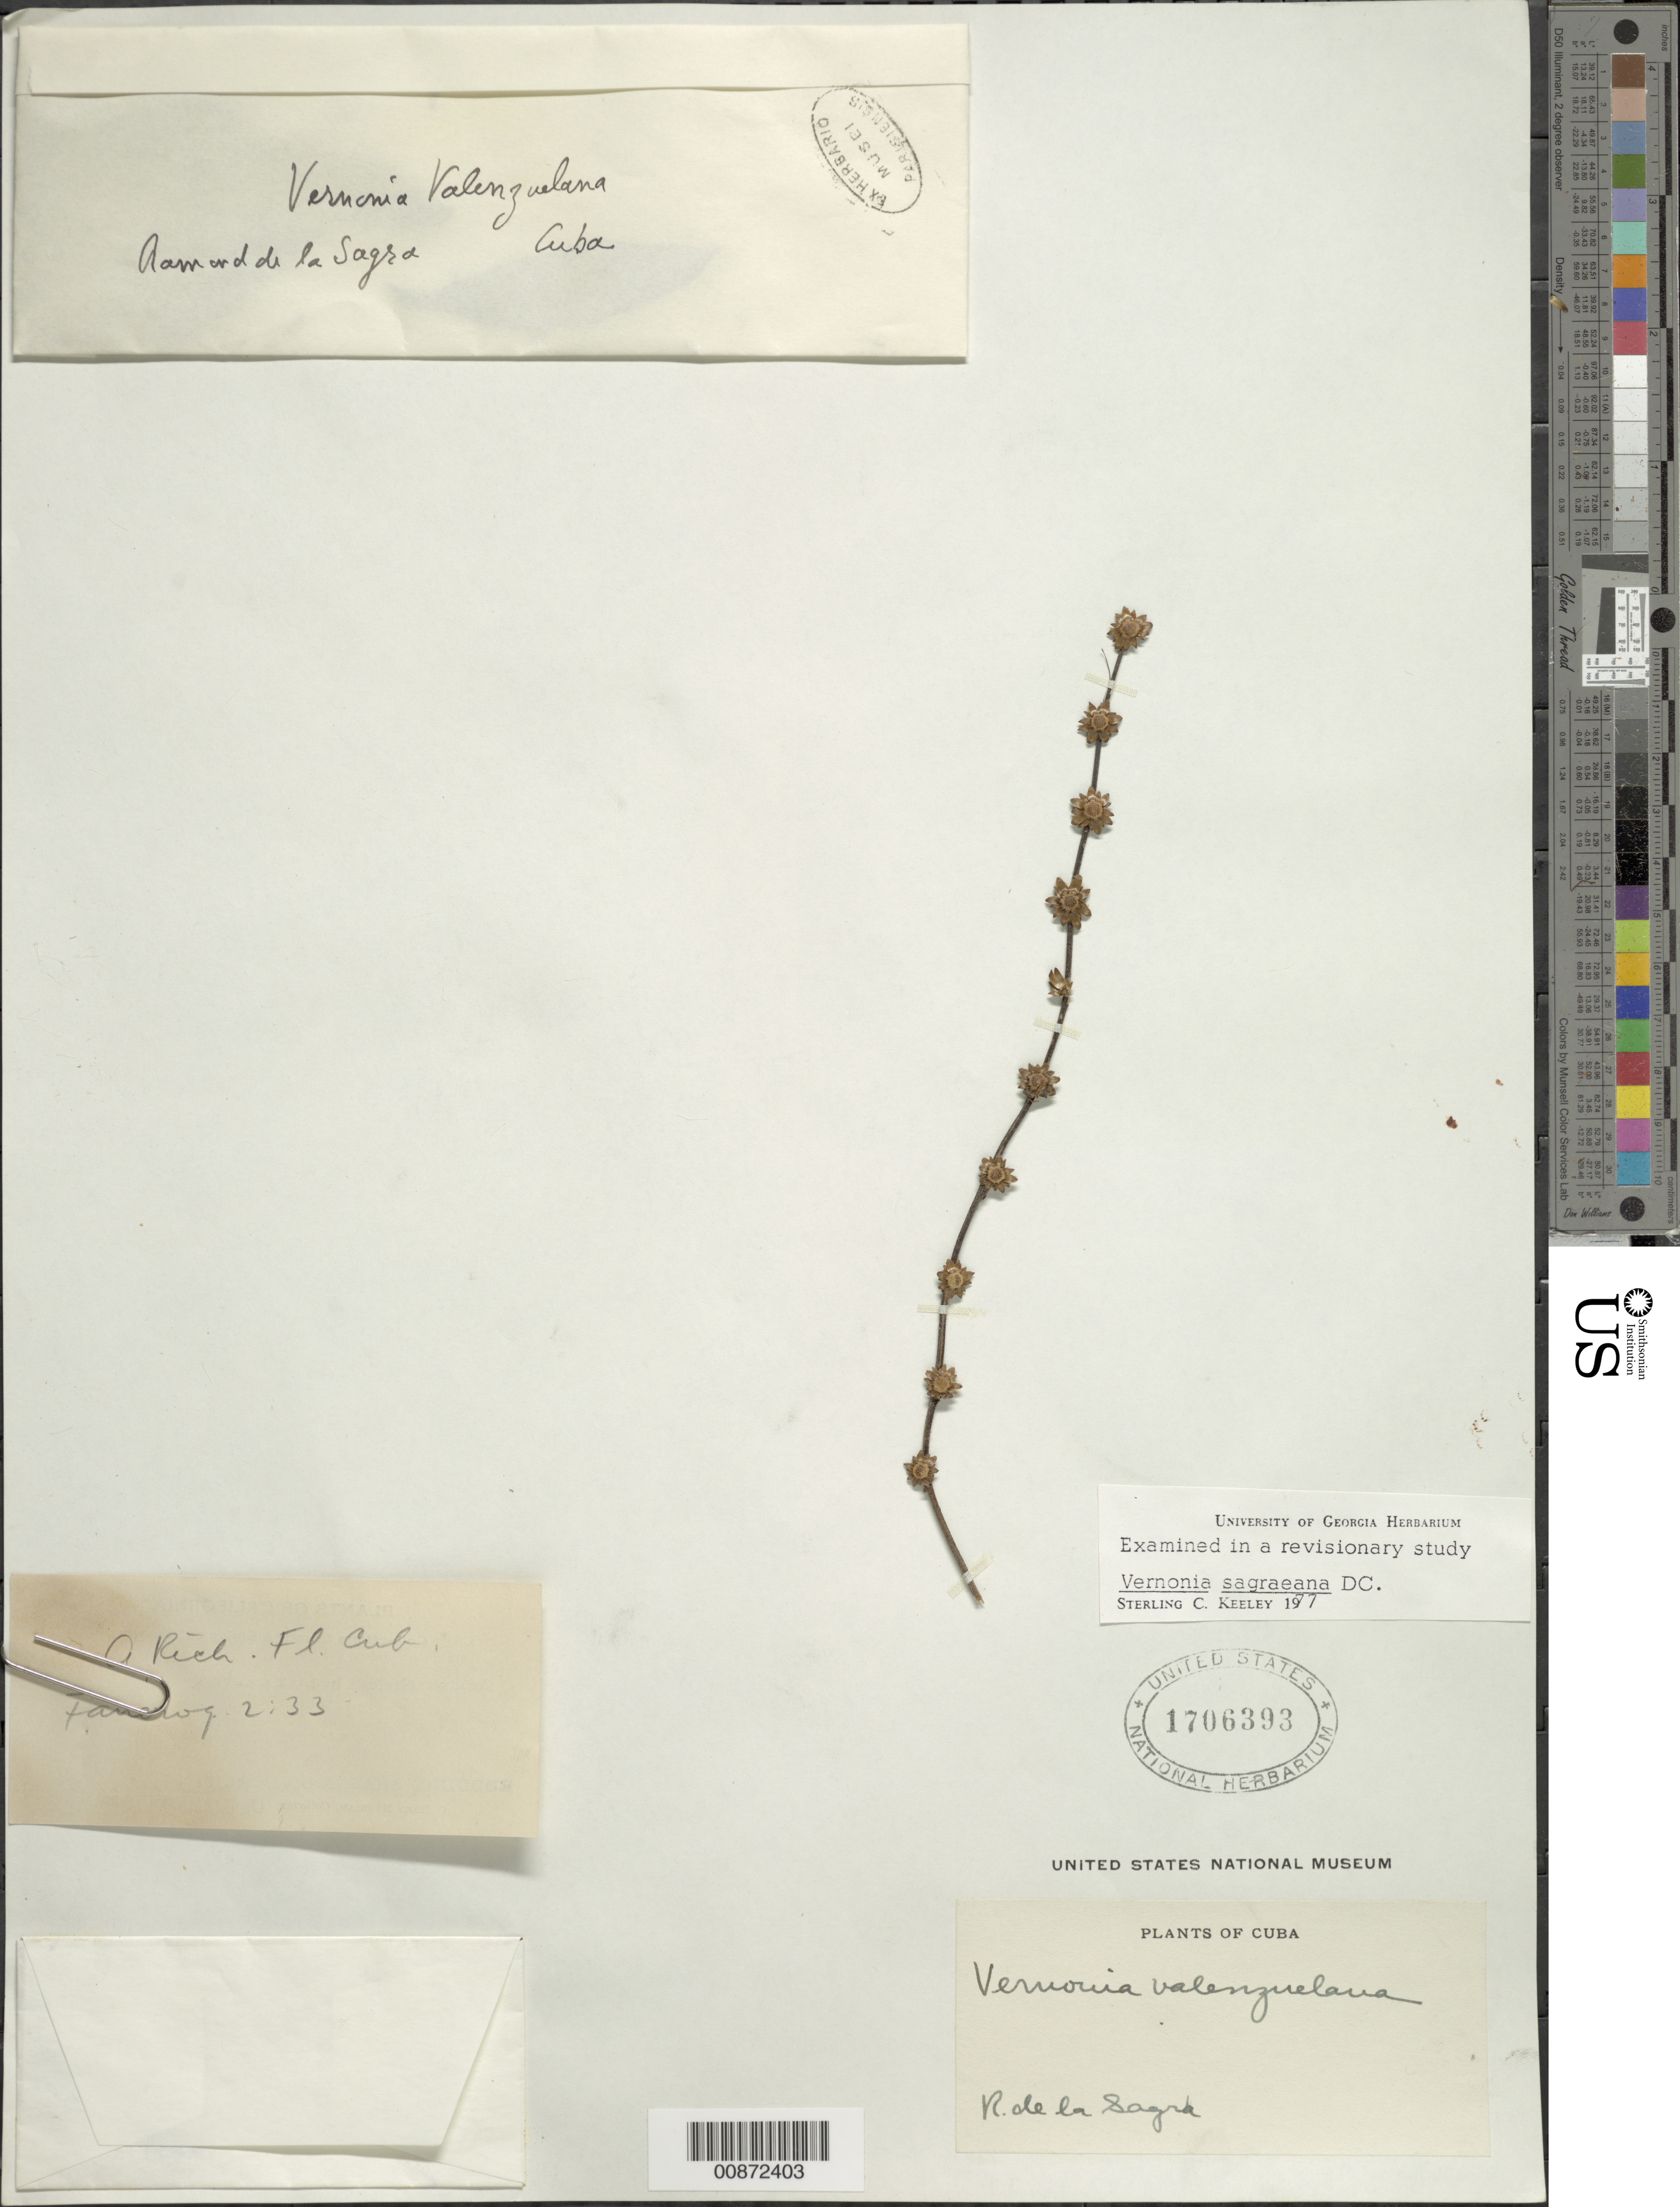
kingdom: Plantae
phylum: Tracheophyta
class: Magnoliopsida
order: Asterales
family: Asteraceae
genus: Lepidaploa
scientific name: Lepidaploa sagraeana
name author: (DC.) H. Rob.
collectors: R. de la Sagra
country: Cuba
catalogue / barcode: US 1706393